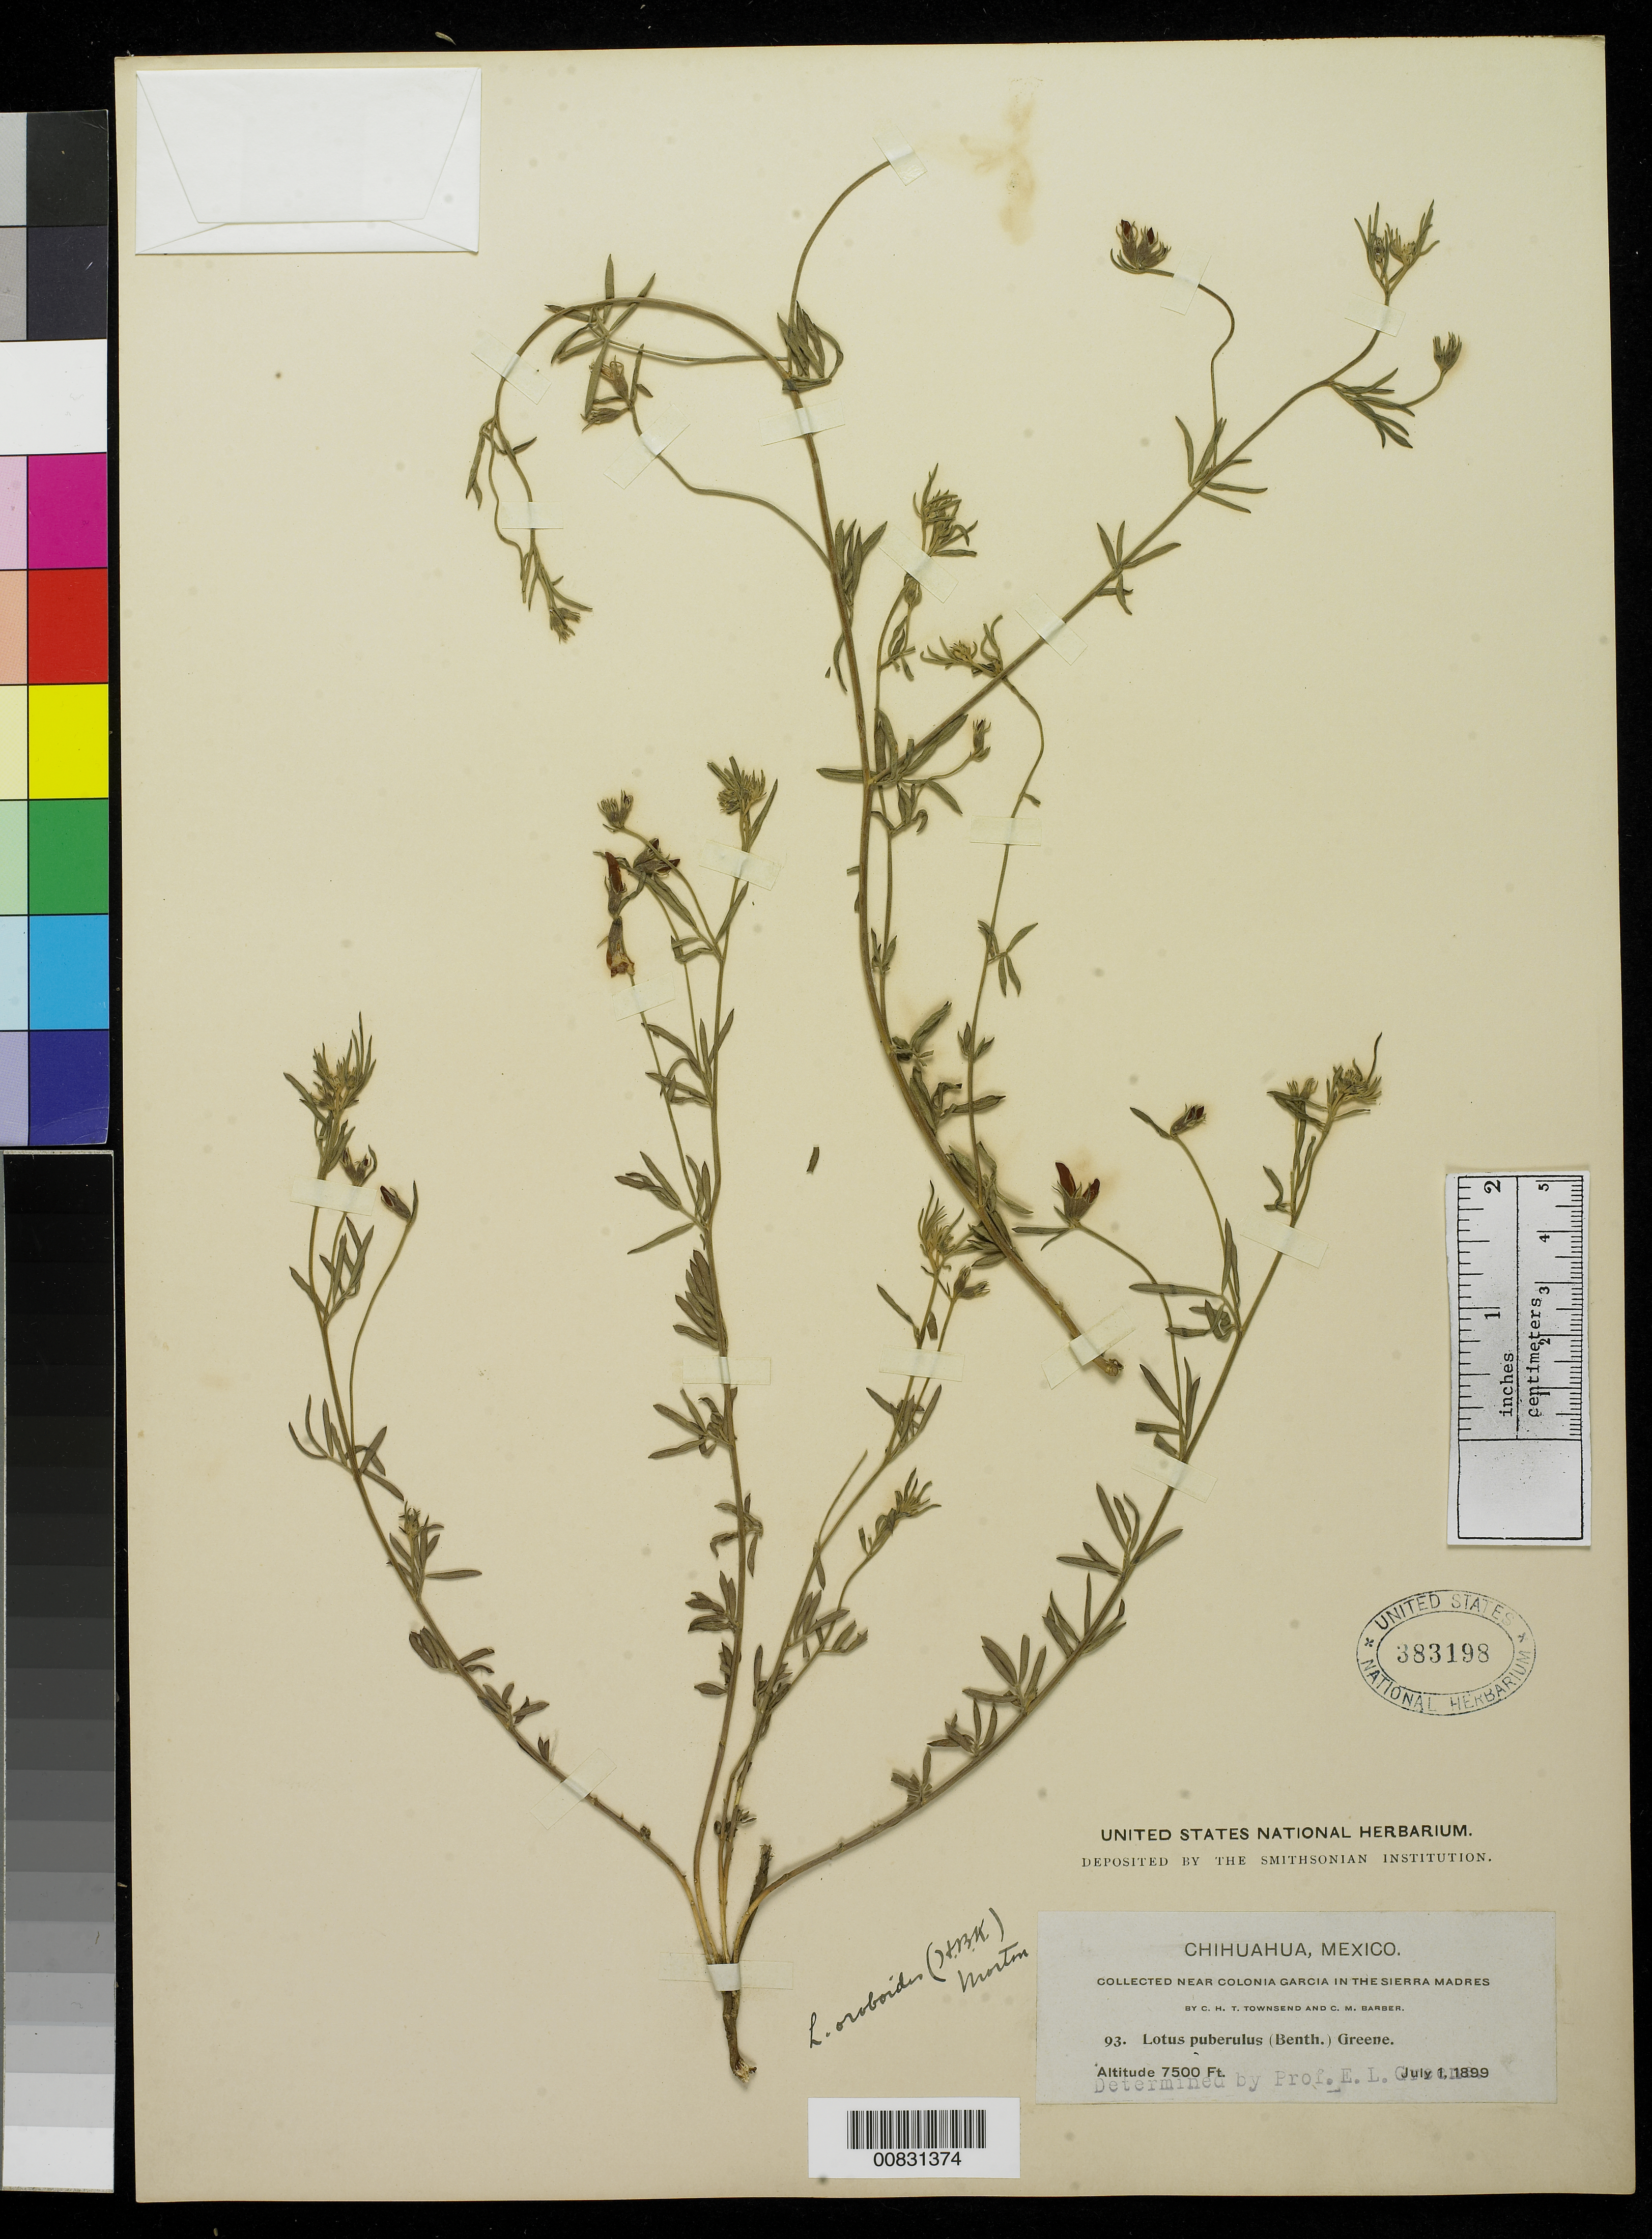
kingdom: Plantae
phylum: Tracheophyta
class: Magnoliopsida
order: Fabales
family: Fabaceae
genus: Ottleya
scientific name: Ottleya oroboides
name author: (Kunth) D.D. Sokoloff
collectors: C. H. T. Townsend & C. Barber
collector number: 93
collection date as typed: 01 Jul 1899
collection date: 1899-07-01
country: Mexico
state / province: Chihuahua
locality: Near Colonia García in the Sierra Madre.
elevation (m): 2286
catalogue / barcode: US 383198